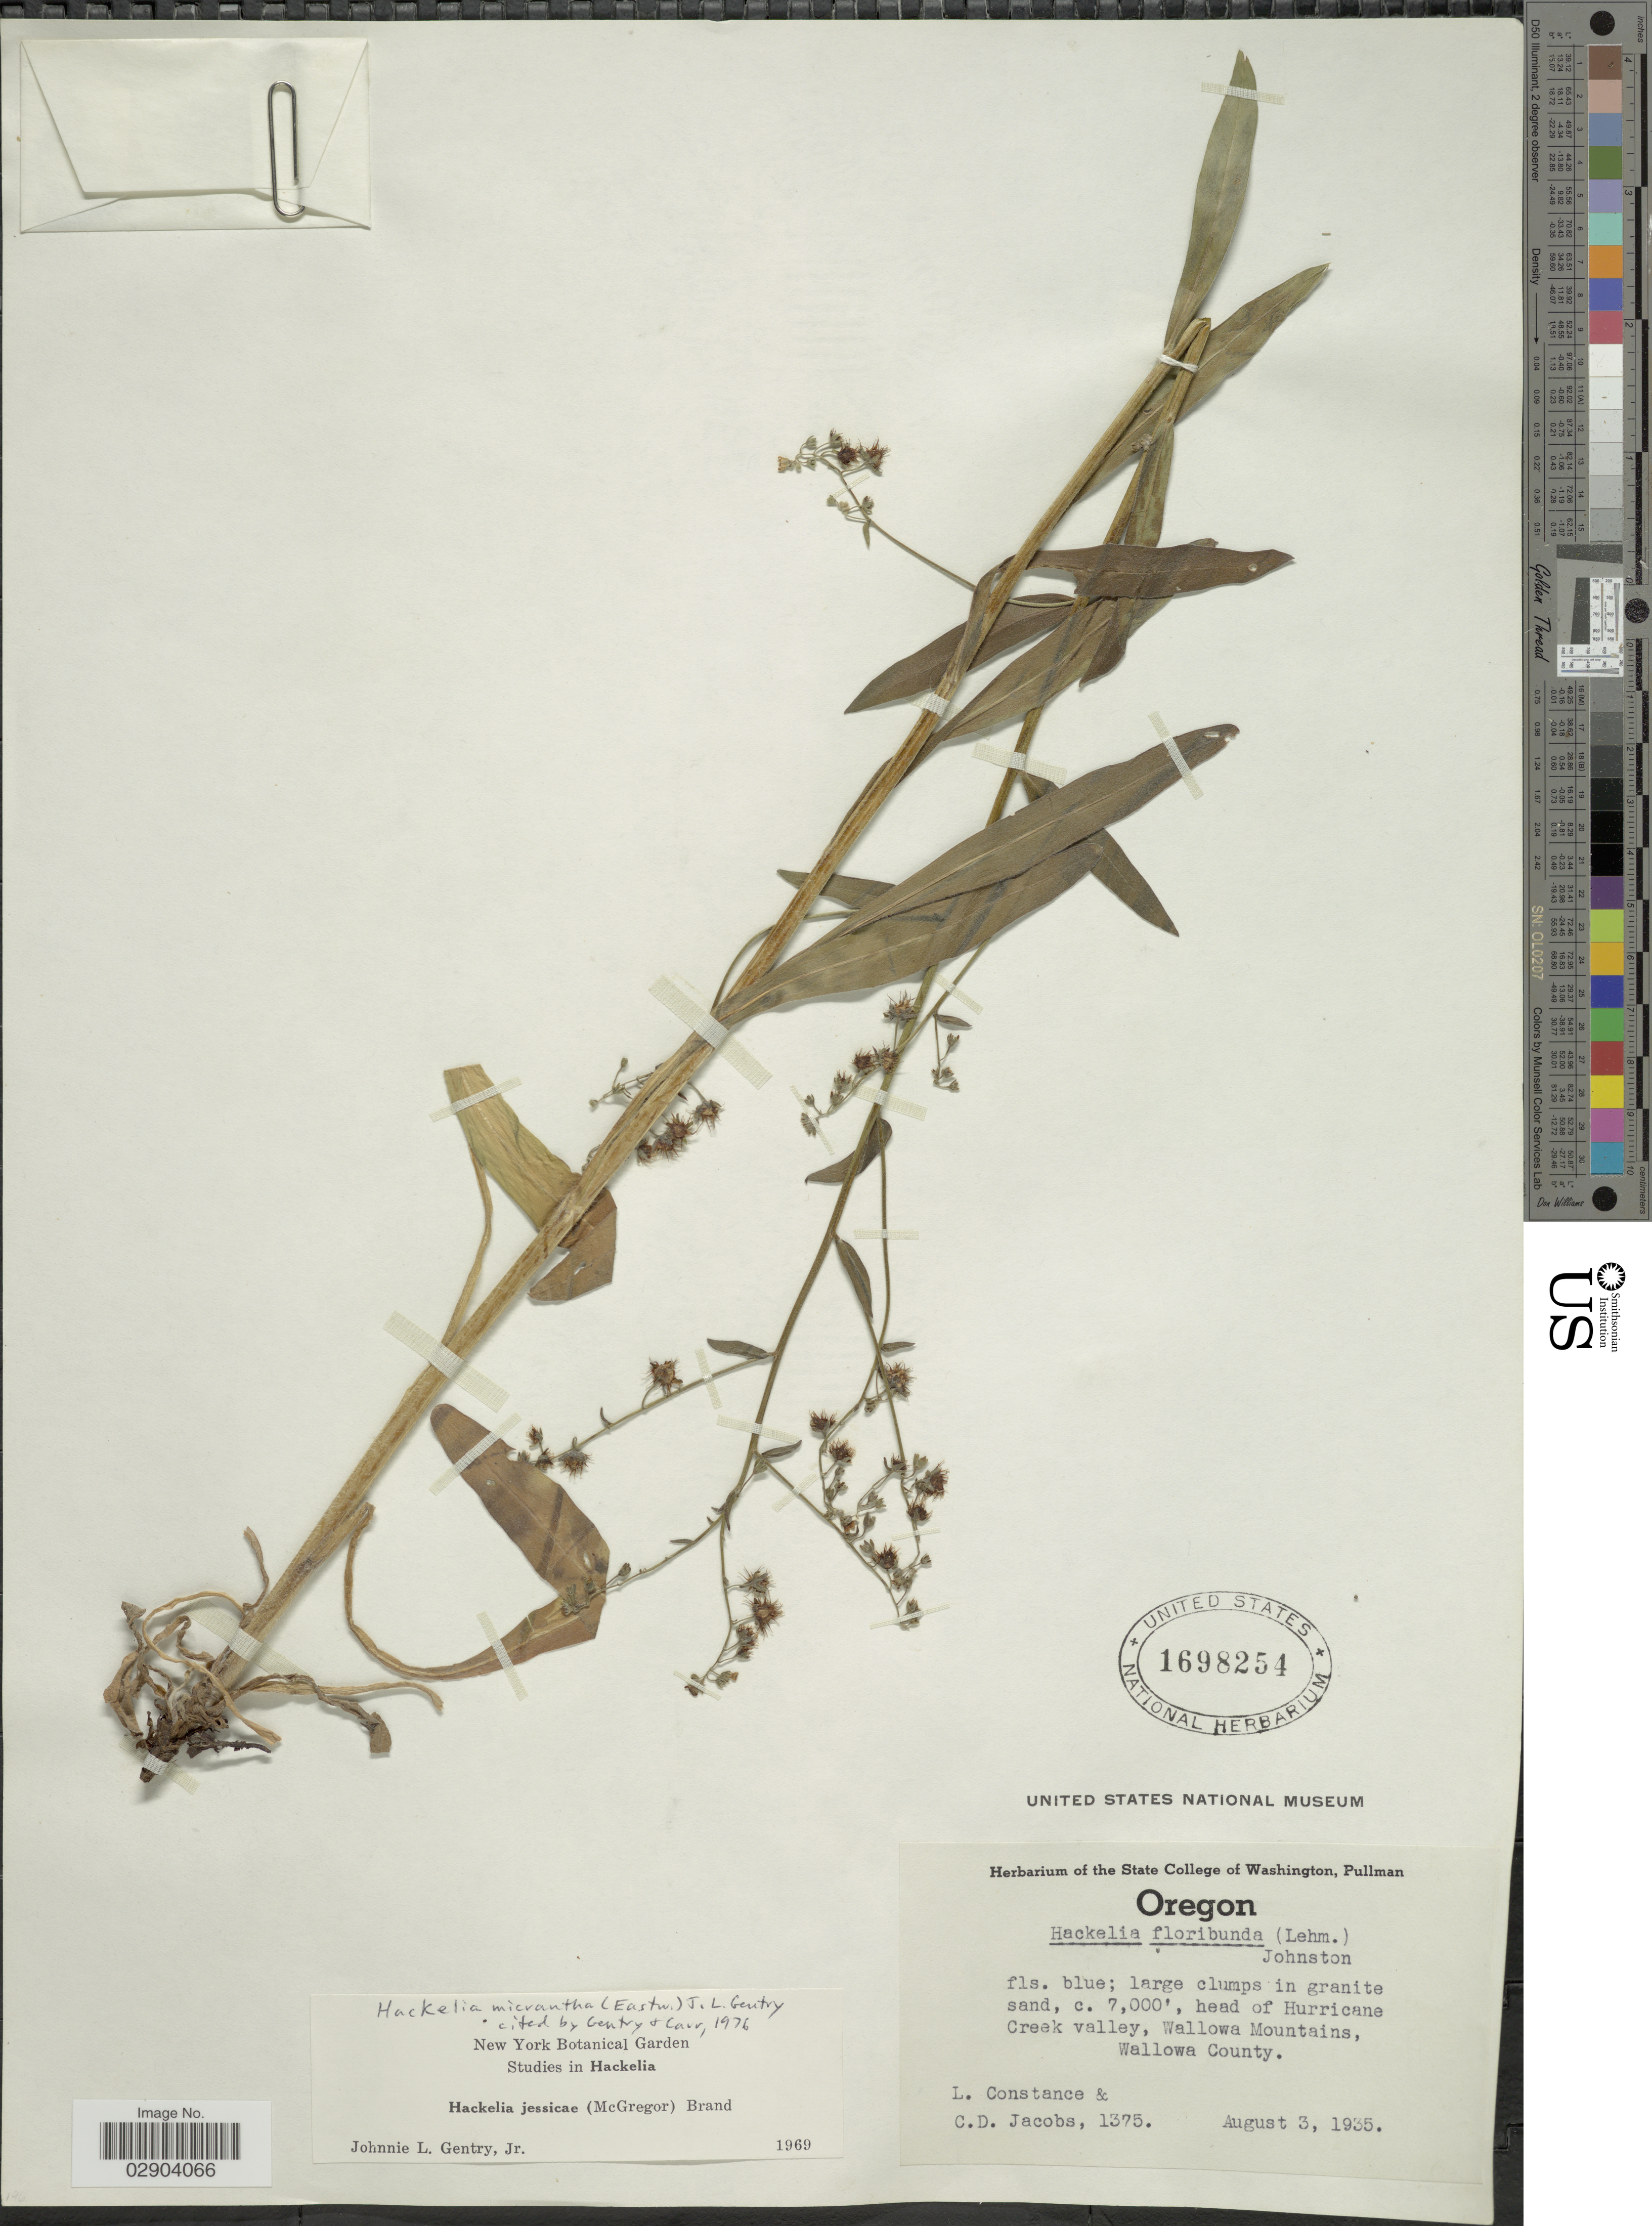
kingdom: Plantae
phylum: Tracheophyta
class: Magnoliopsida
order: Boraginales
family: Boraginaceae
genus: Hackelia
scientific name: Hackelia micrantha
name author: (Eastw.) J.L. Gentry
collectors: L. Constance & C. D. Jacobs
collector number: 1375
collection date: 1935-08-03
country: United States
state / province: Oregon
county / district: Wallowa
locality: Head of Hurricane Creek valley, Wallowa Mountains, Wallowa County.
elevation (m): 2134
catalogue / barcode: US 1698254